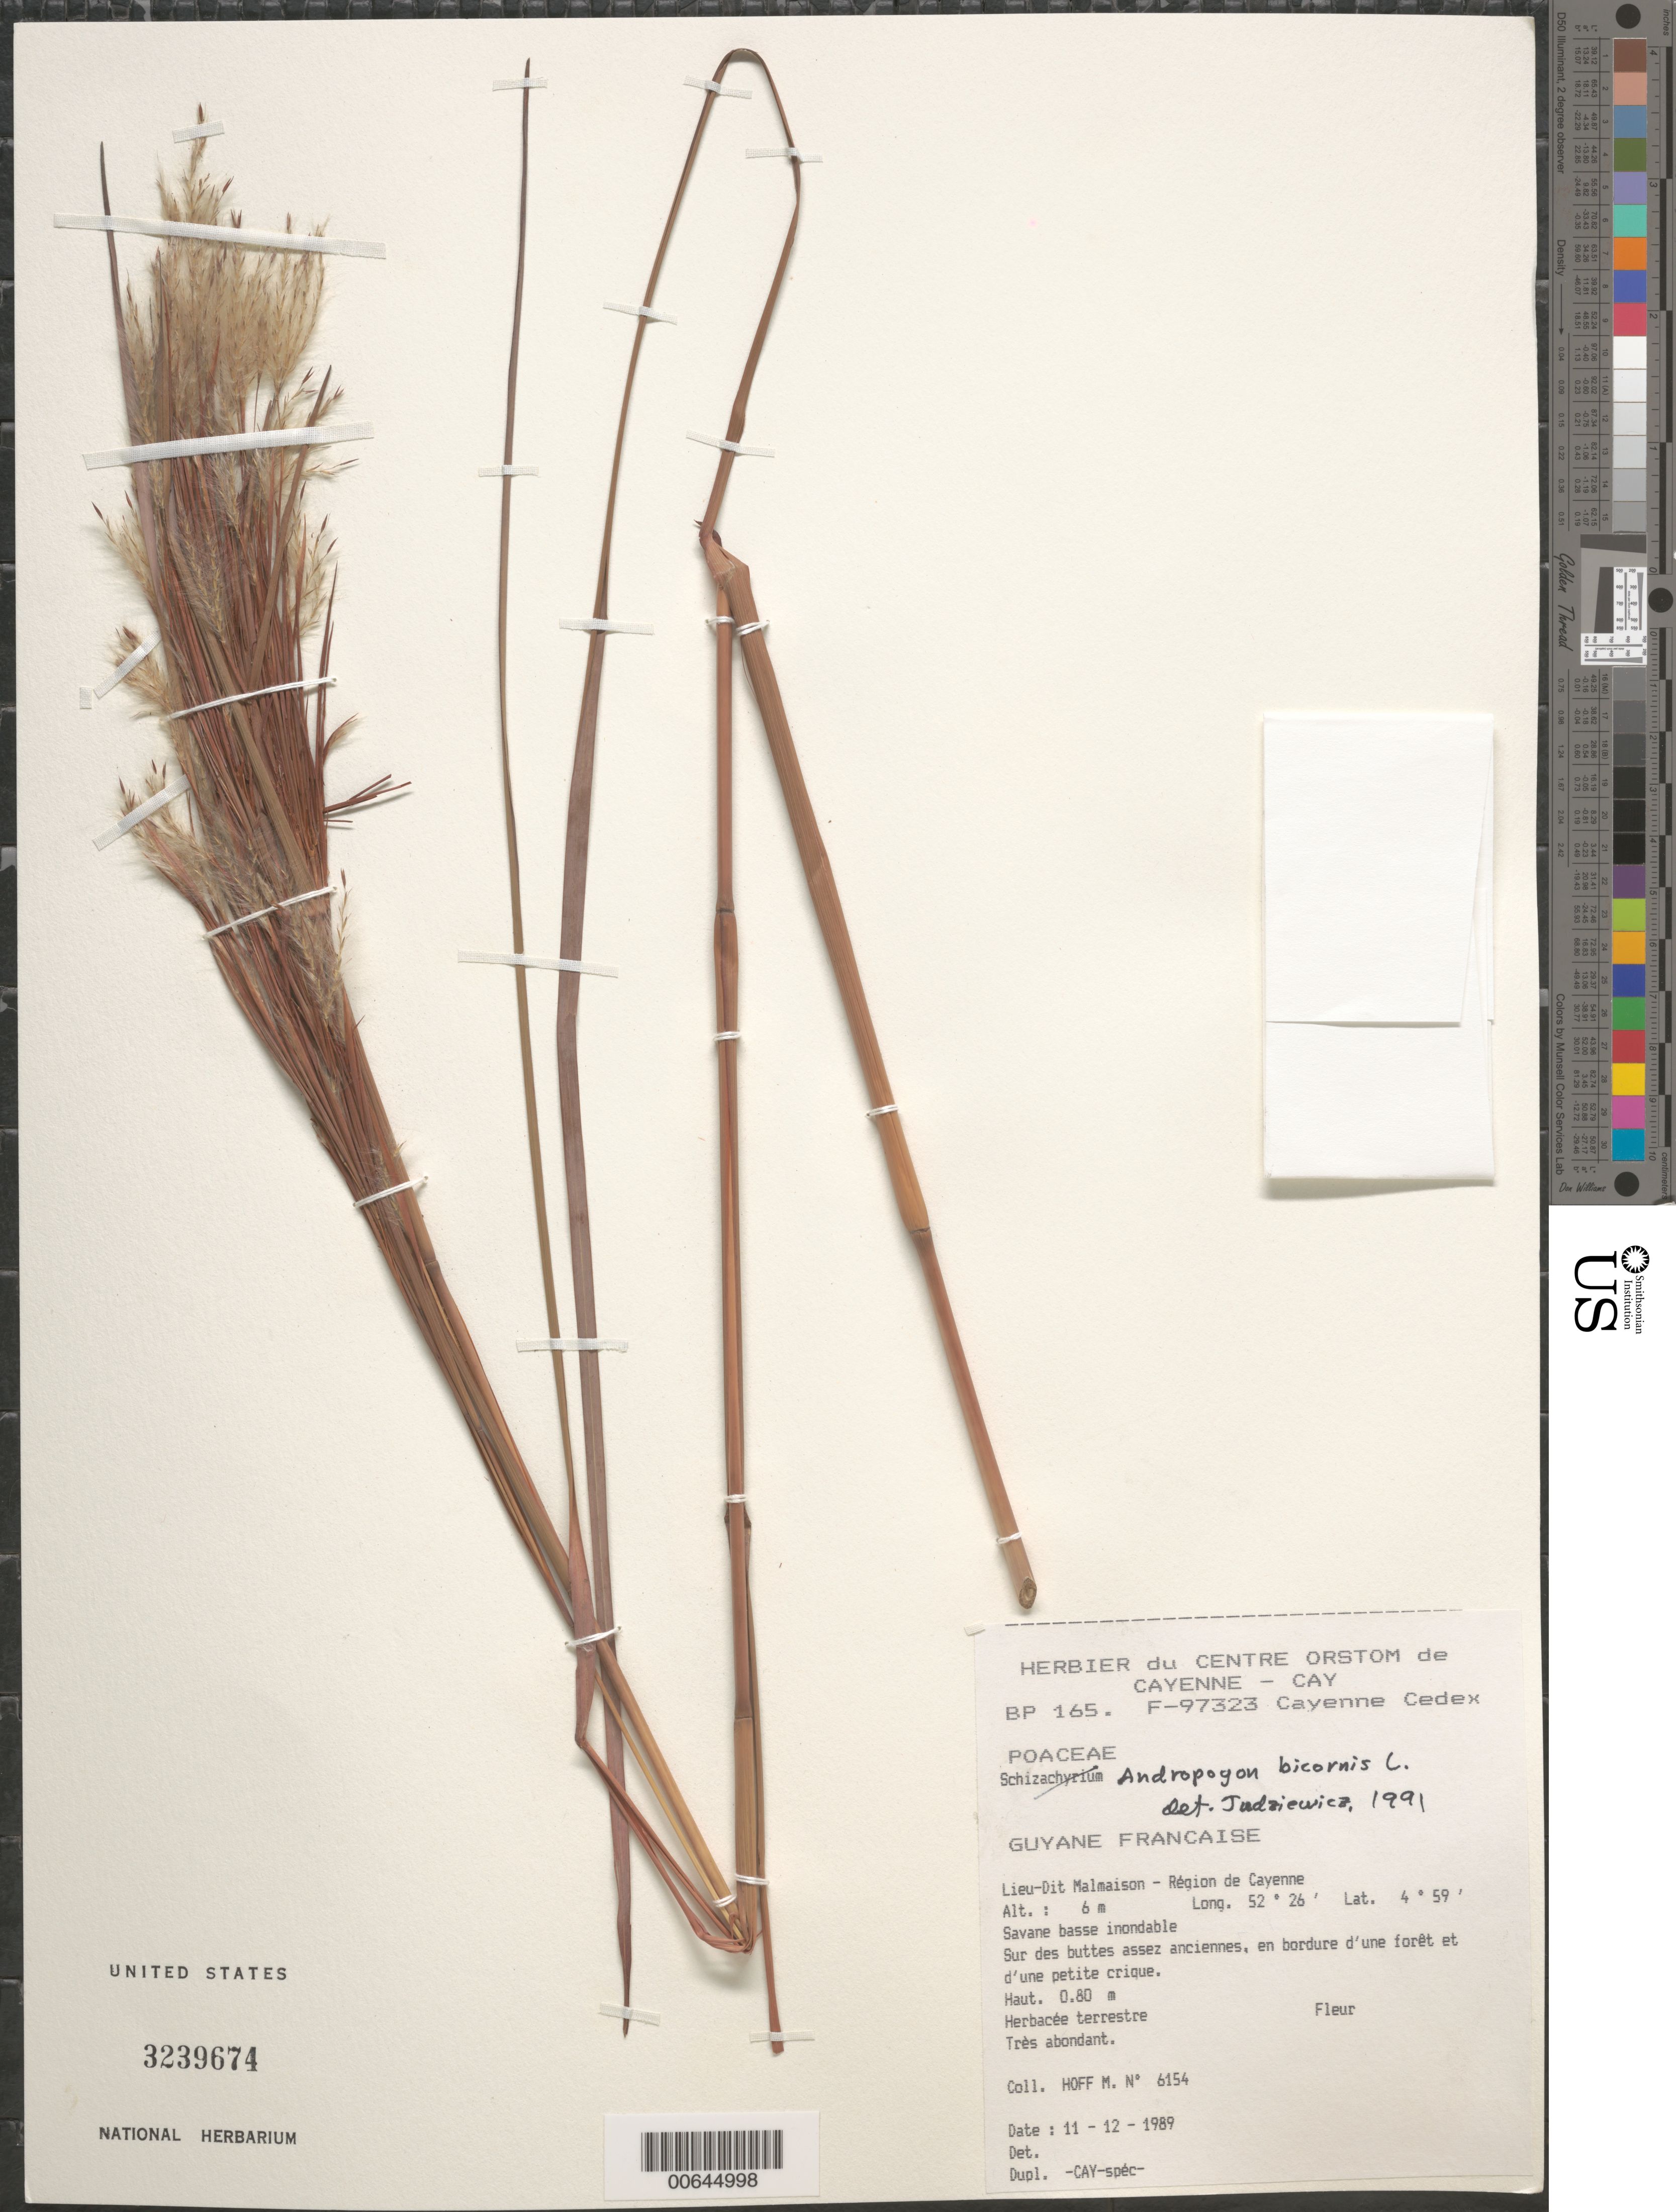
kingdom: Plantae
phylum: Tracheophyta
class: Liliopsida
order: Poales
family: Poaceae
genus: Andropogon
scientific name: Andropogon bicornis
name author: L.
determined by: Judziewicz, E. J.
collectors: M. Hoff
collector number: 6154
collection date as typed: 11-Dec-89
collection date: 1989-12-11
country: French Guiana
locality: Malmaison, region de Cayenne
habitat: Savane basse inondable. Sur des buttes assez anciennes, en bordure d'une forêt et d'une petite crique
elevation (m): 10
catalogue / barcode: US 3239674